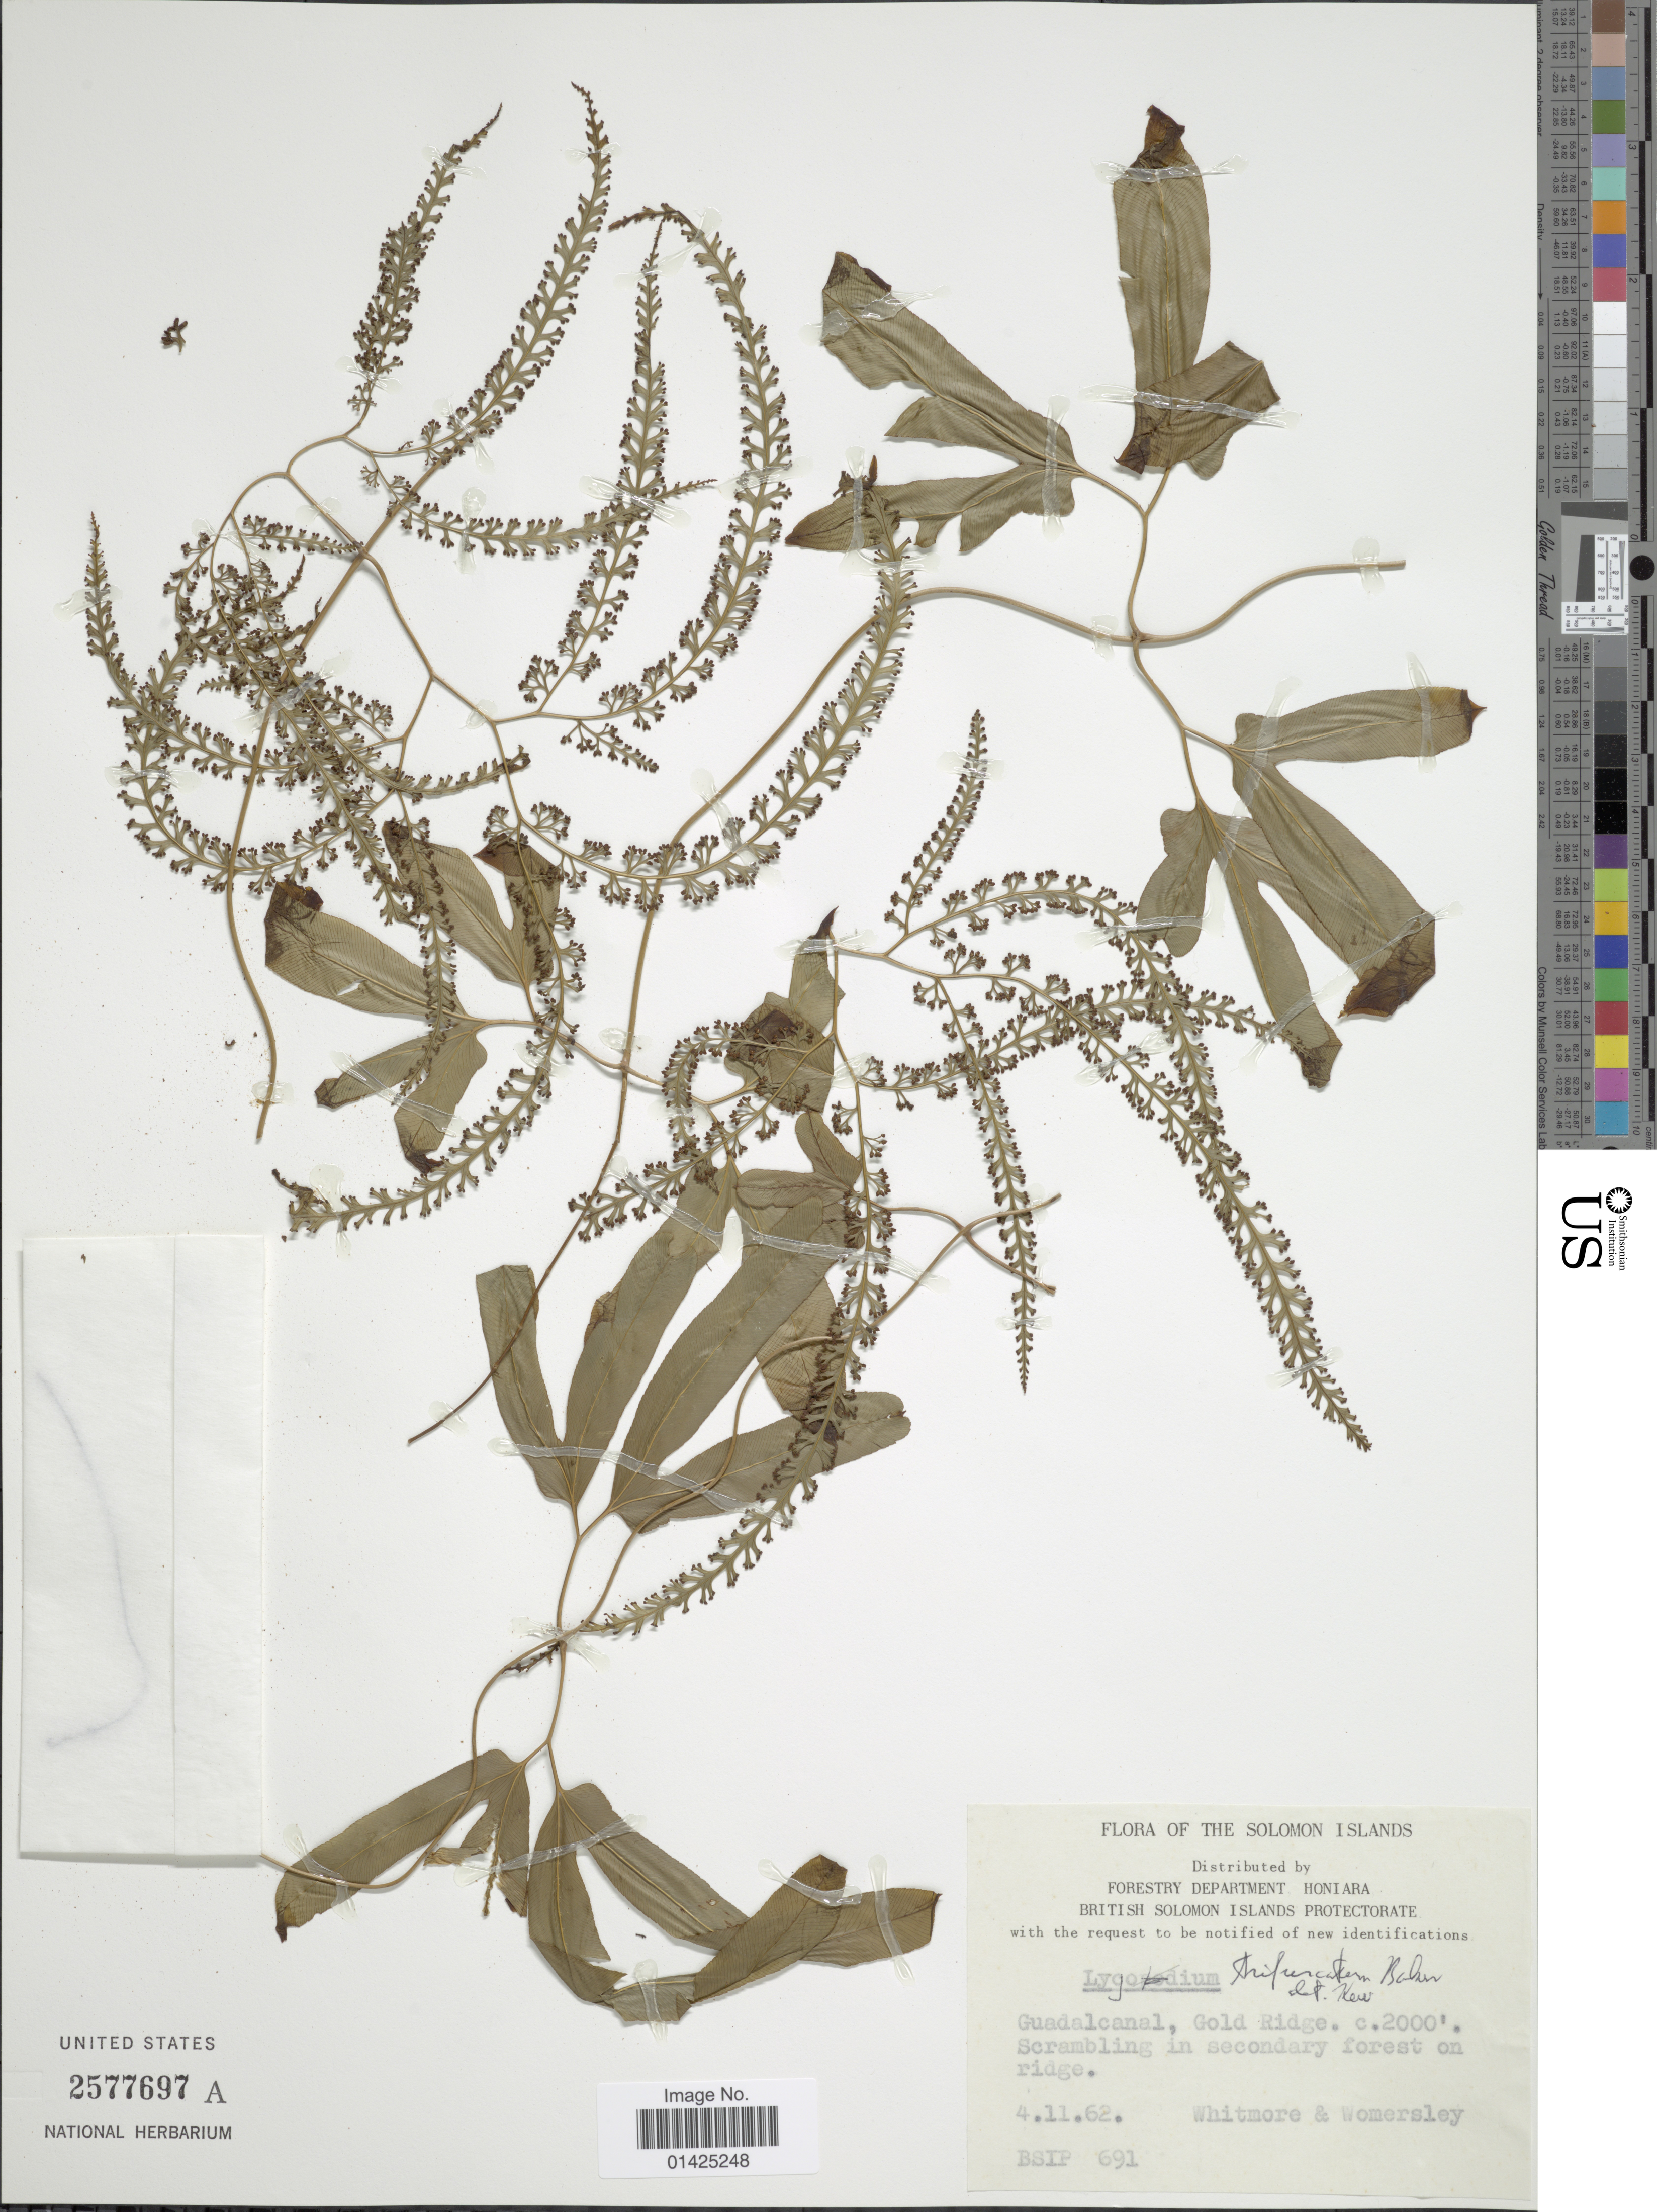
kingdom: Plantae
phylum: Tracheophyta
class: Polypodiopsida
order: Schizaeales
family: Lygodiaceae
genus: Lygodium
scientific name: Lygodium trifurcatum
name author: Baker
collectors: -. Whitmore & Womersley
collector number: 691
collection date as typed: Transcribed d/m/y: 4/11/62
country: Solomon Islands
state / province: Solomon Islands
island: Guadalcanal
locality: Guadalcanal, Gold Ridge.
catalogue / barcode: US 2577697A